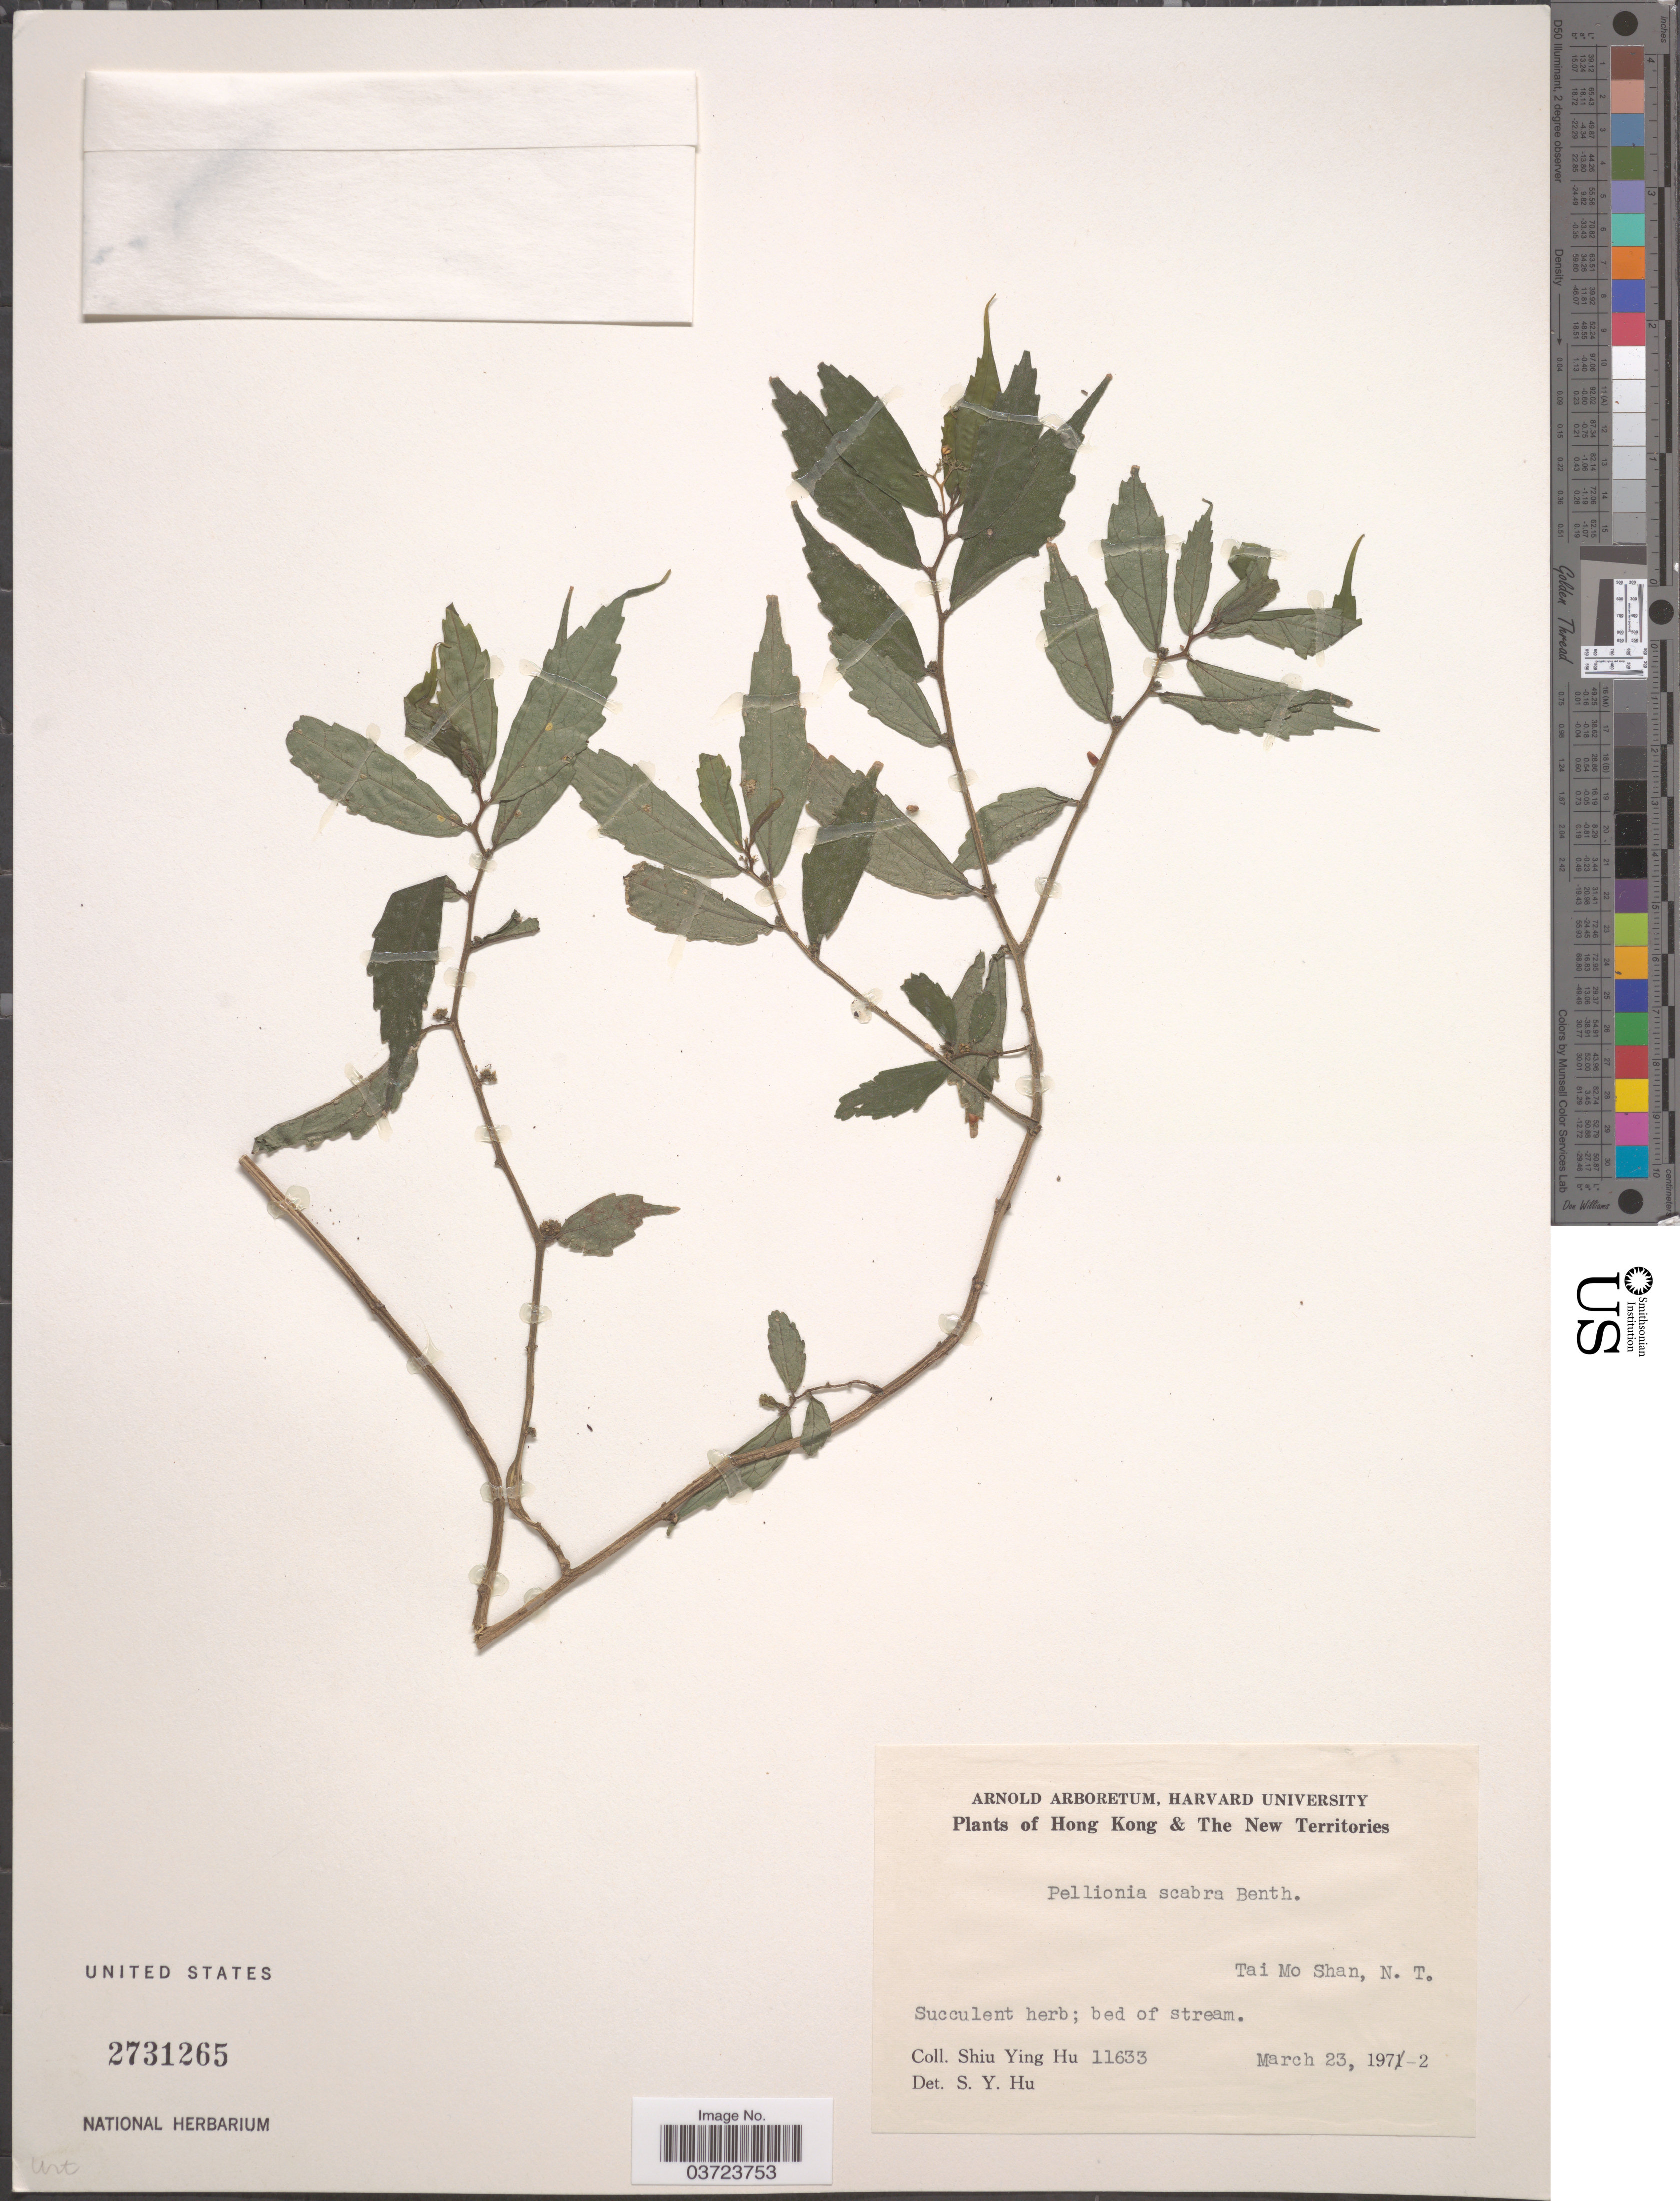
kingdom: Plantae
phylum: Tracheophyta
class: Magnoliopsida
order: Rosales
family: Urticaceae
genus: Pellionia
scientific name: Pellionia scabra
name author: Benth.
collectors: S. Y. Hu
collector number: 11633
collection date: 1972-03-23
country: China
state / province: Hong Kong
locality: The New Territories. Tai Mo Shan, N. T.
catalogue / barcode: US 2731265